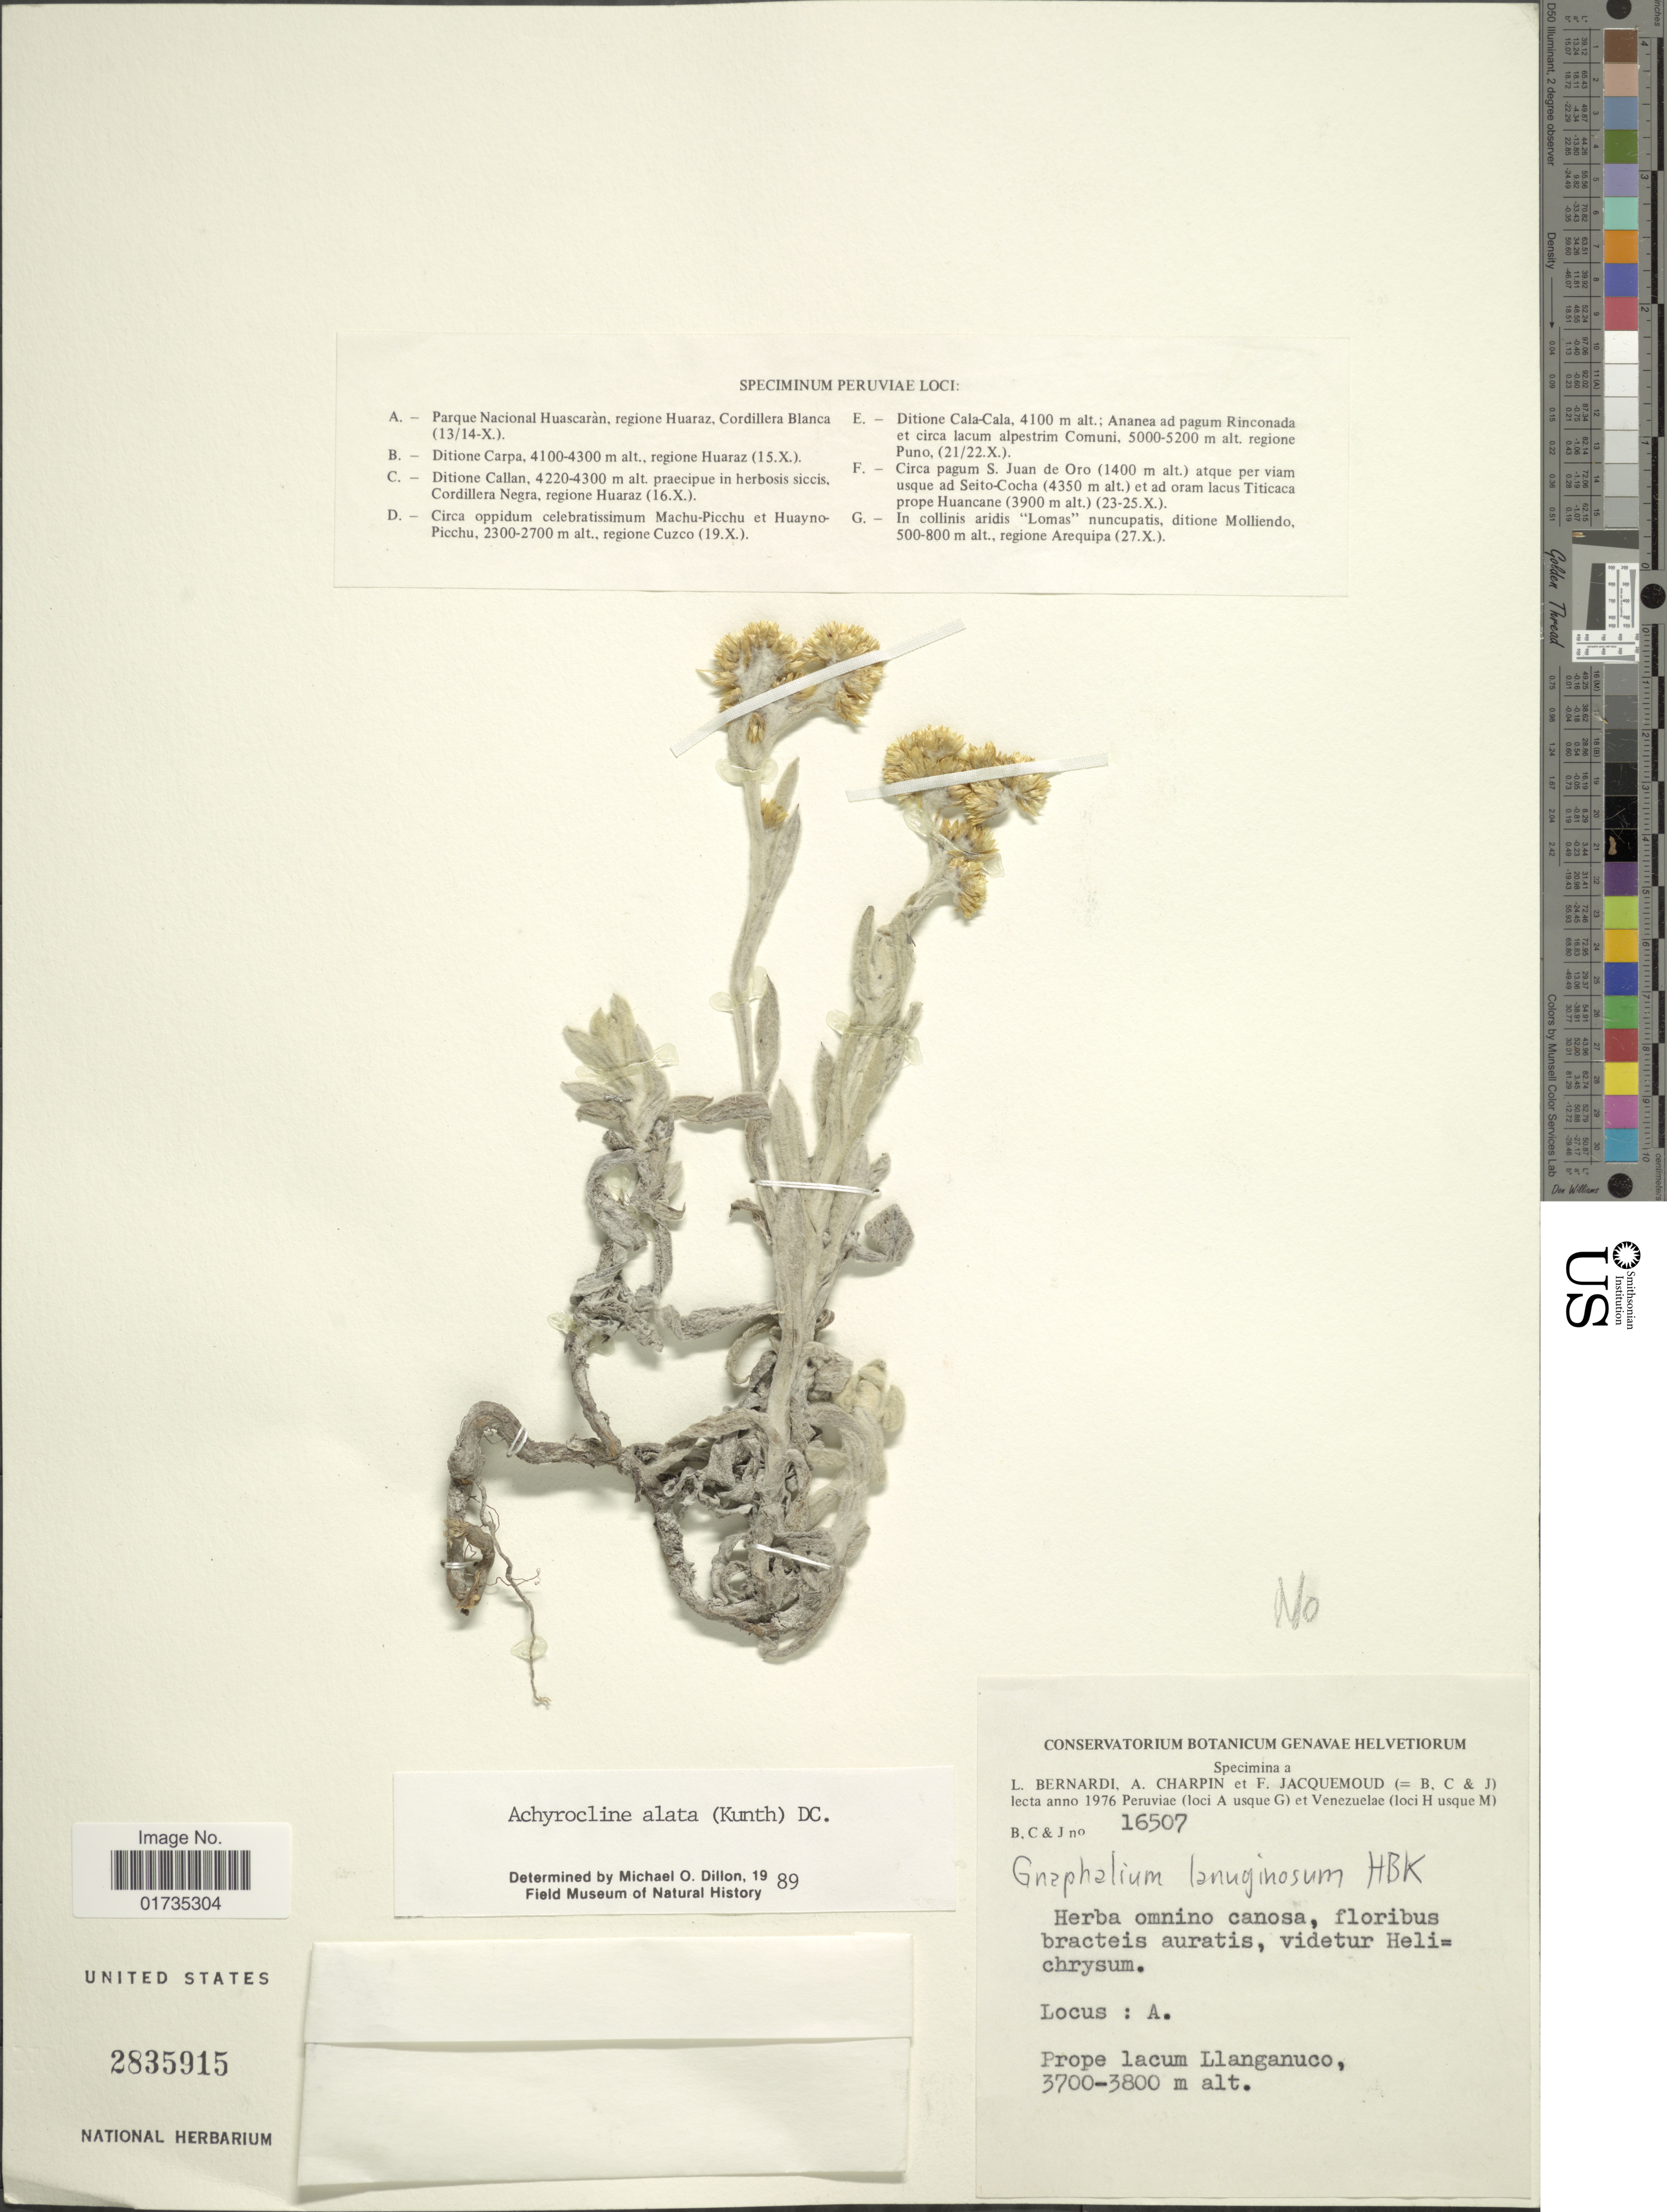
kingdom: Plantae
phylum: Tracheophyta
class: Magnoliopsida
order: Asterales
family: Asteraceae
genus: Achyrocline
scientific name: Achyrocline alata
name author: (Kunth) DC.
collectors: L. Bernardi, A. Charpin & F. Jacquemoud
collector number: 16507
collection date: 1976-10-13/1976-10-14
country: Peru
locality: Parque Nacional Huascaran, regione Huaraz, Cordillera Blanca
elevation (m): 2700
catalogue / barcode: US 2835915